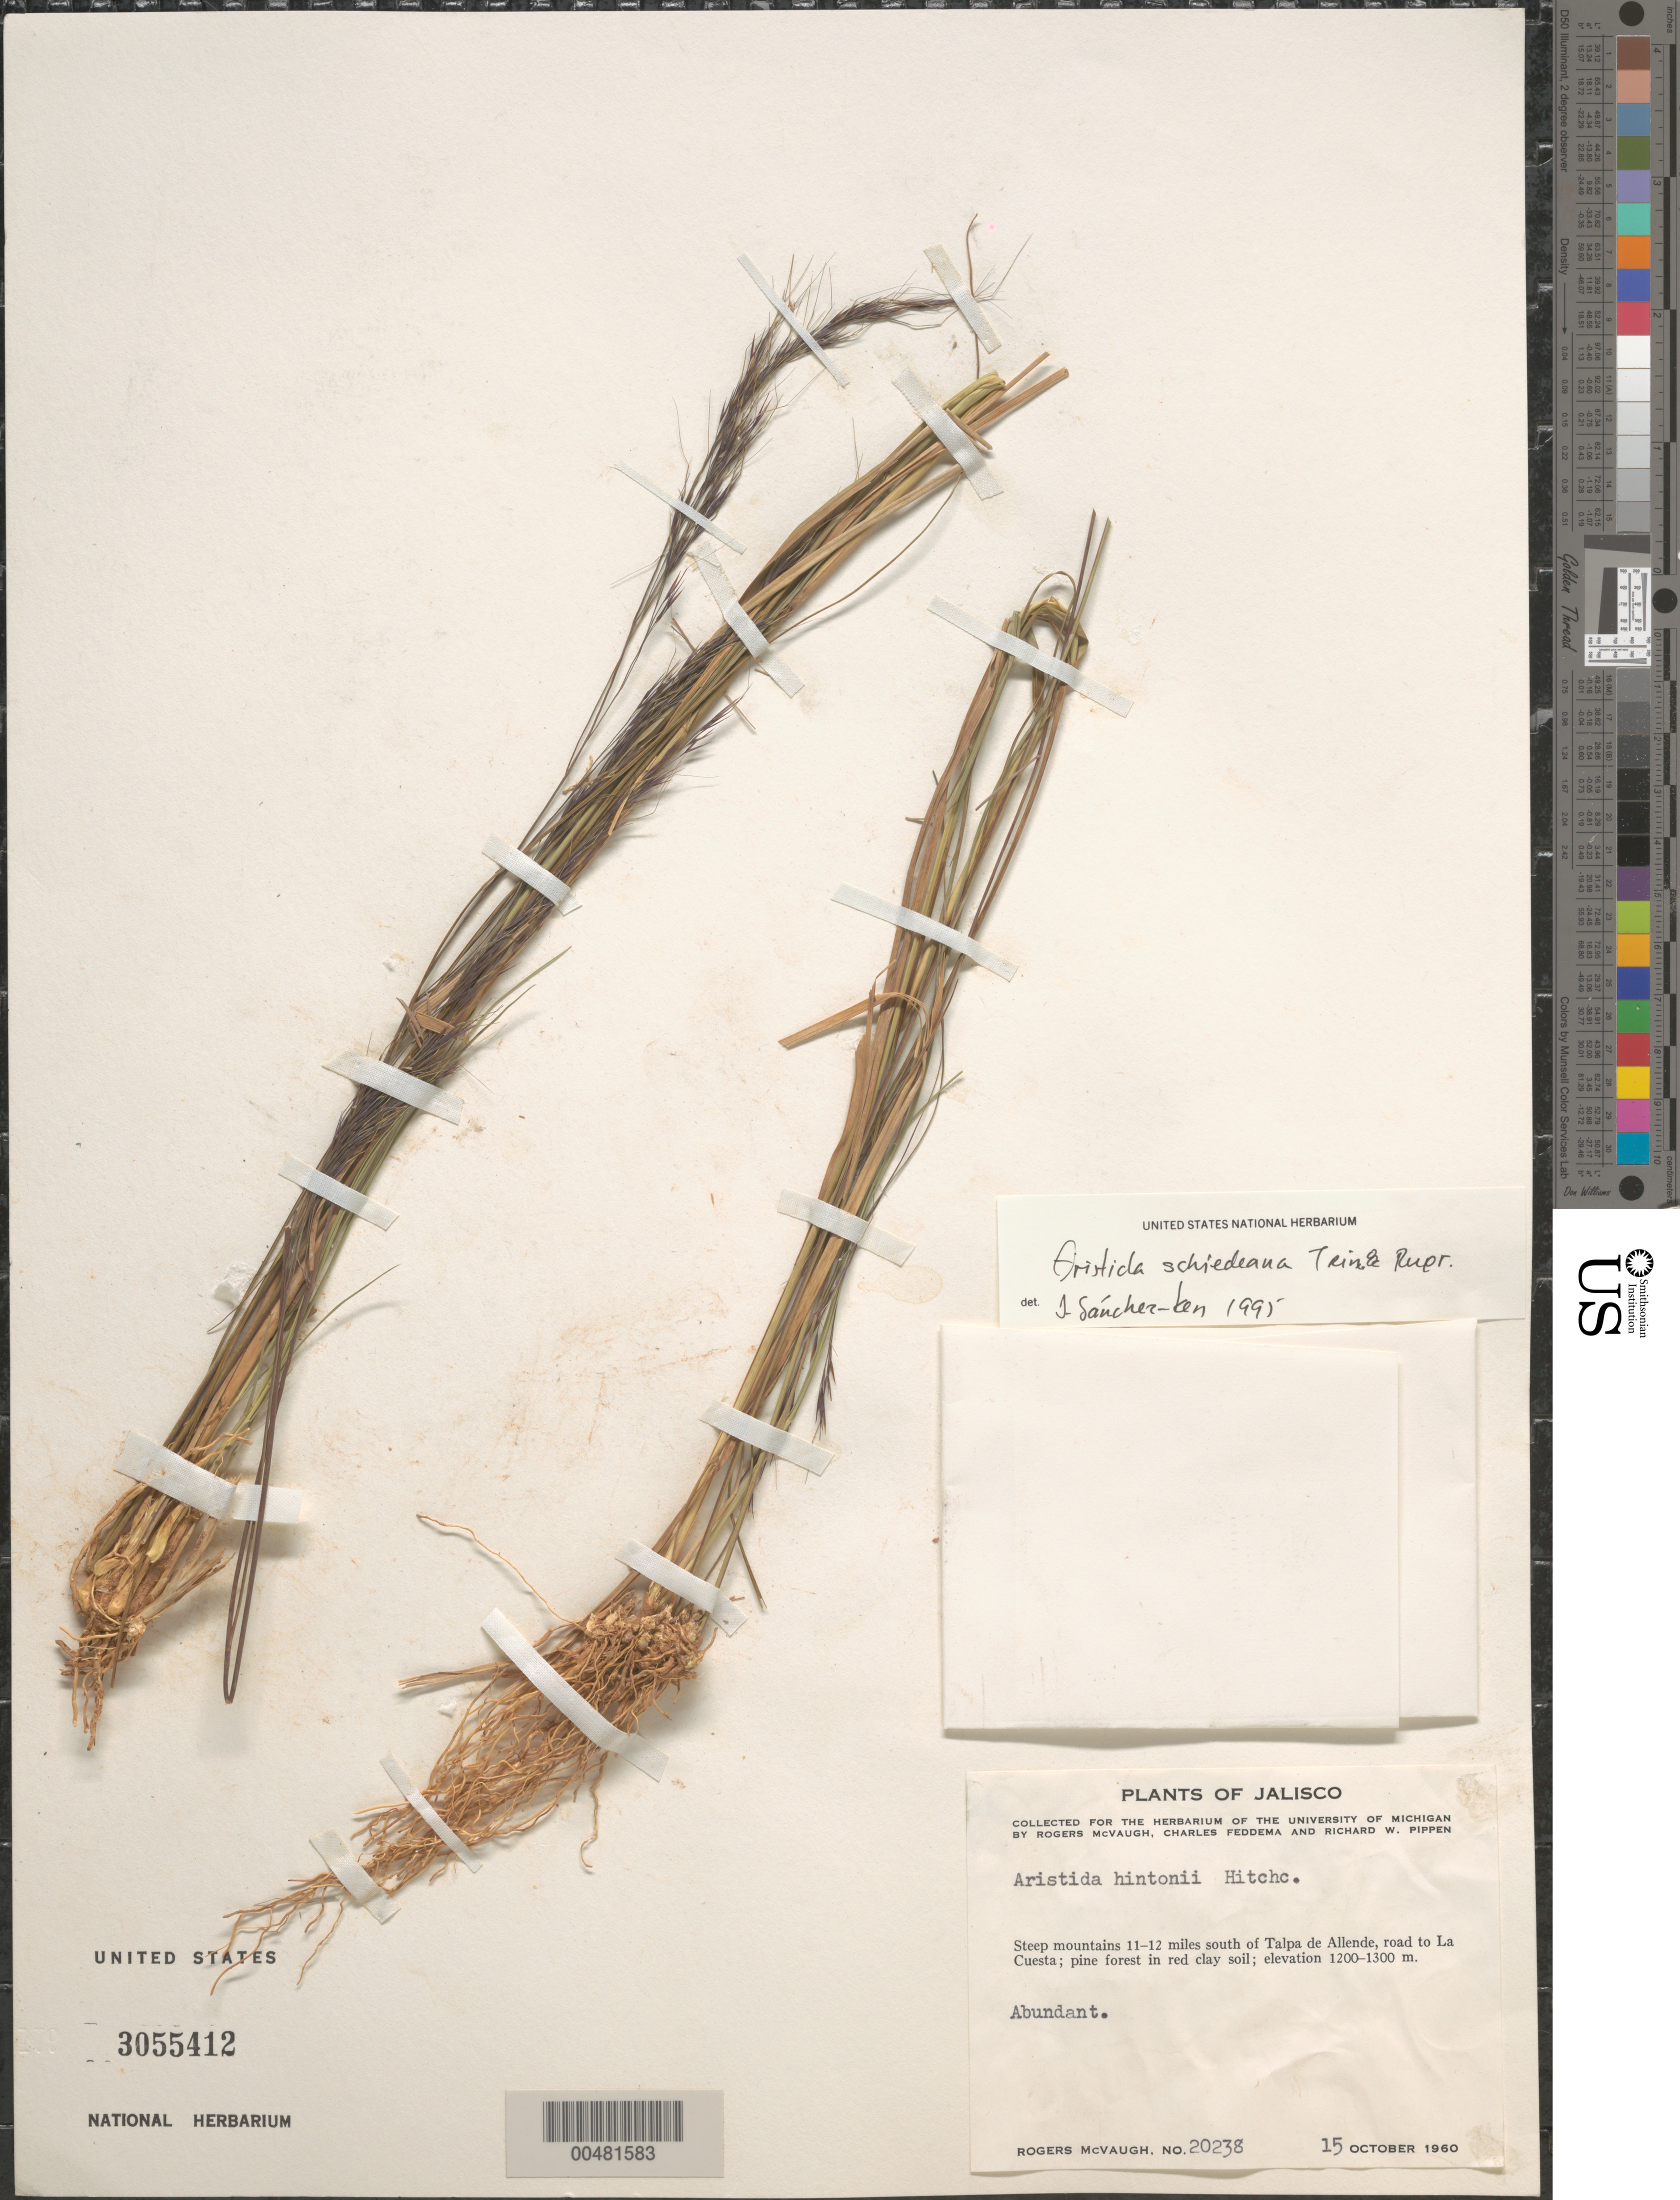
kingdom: Plantae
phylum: Tracheophyta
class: Liliopsida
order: Poales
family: Poaceae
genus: Aristida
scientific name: Aristida schiedeana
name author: Trin. & Rupr.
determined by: Sánchez-Ken, J. G.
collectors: R. McVaugh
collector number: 20238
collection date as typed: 15 Oct 1960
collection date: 1960-10-15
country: Mexico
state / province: Jalisco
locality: Steep mts 11-12 mi S of Talpa de Allende, rd to La Cuesta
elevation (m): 1200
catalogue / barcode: US 3055412